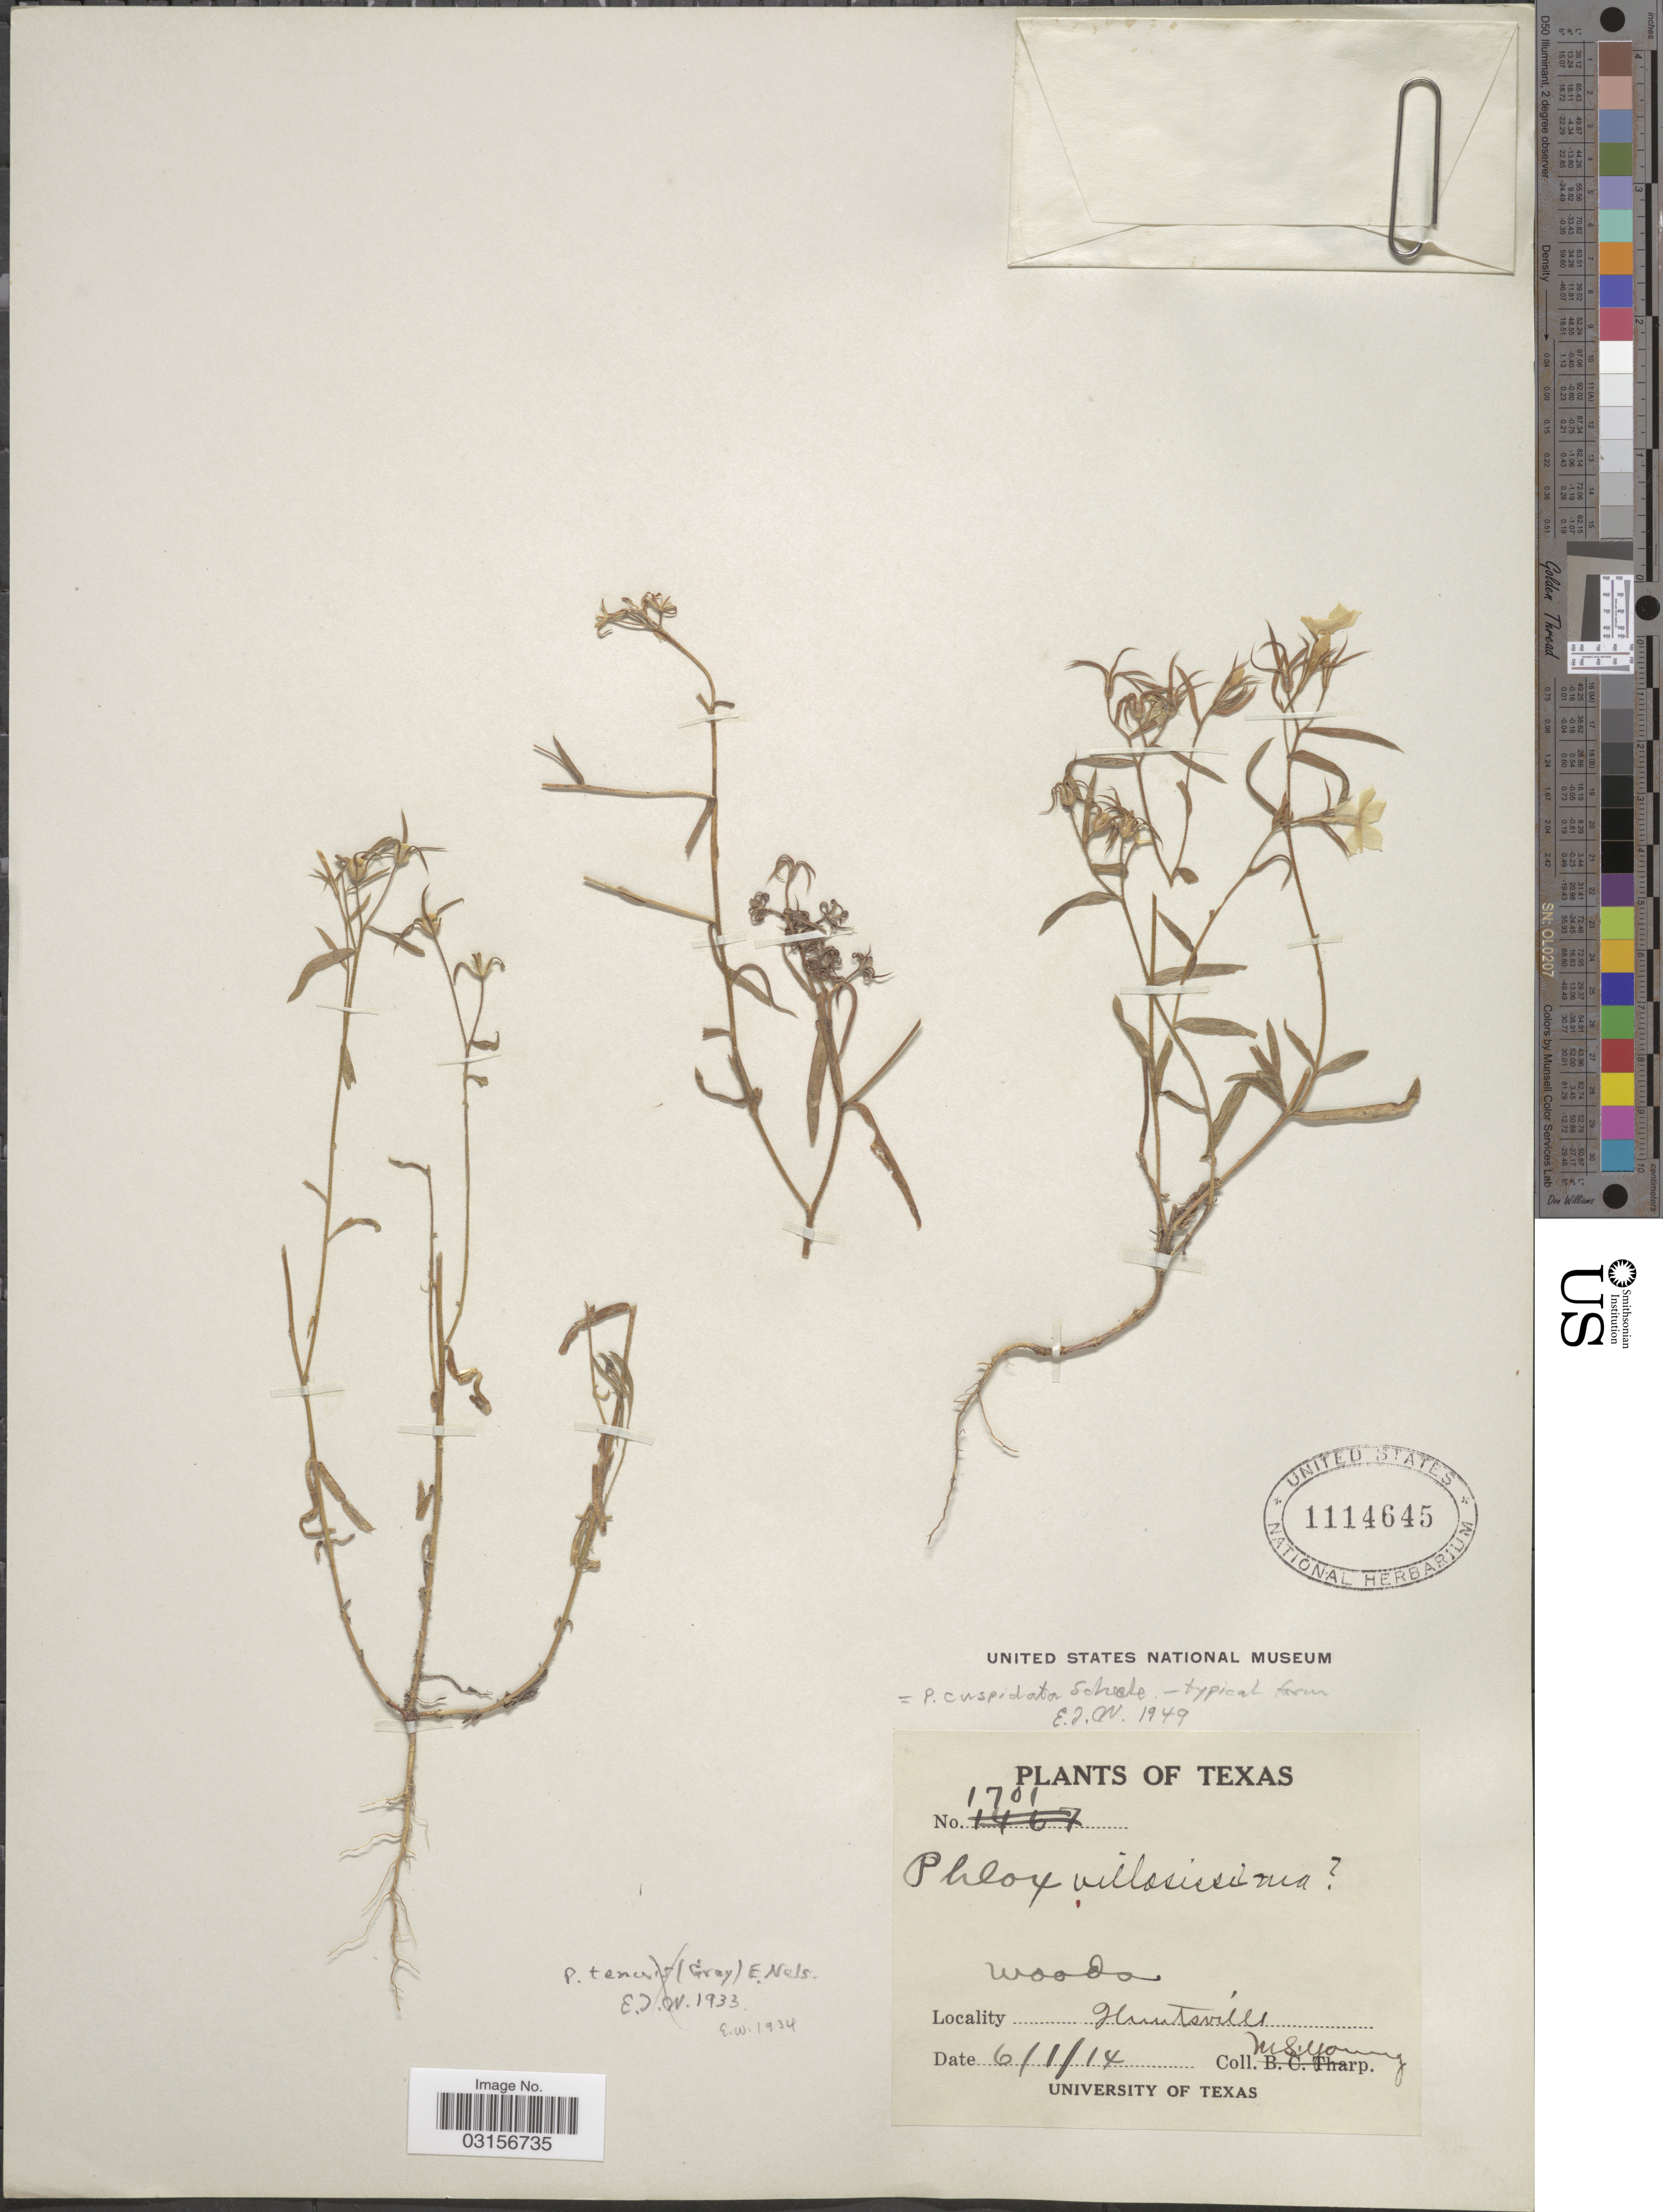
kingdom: Plantae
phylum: Tracheophyta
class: Magnoliopsida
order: Ericales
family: Polemoniaceae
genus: Phlox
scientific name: Phlox cuspidata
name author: Scheele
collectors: M. Young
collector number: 1701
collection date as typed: Transcribed d/m/y: 6/1/14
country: United States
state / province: Texas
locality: Woods, Huntsville.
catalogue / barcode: US 1114645